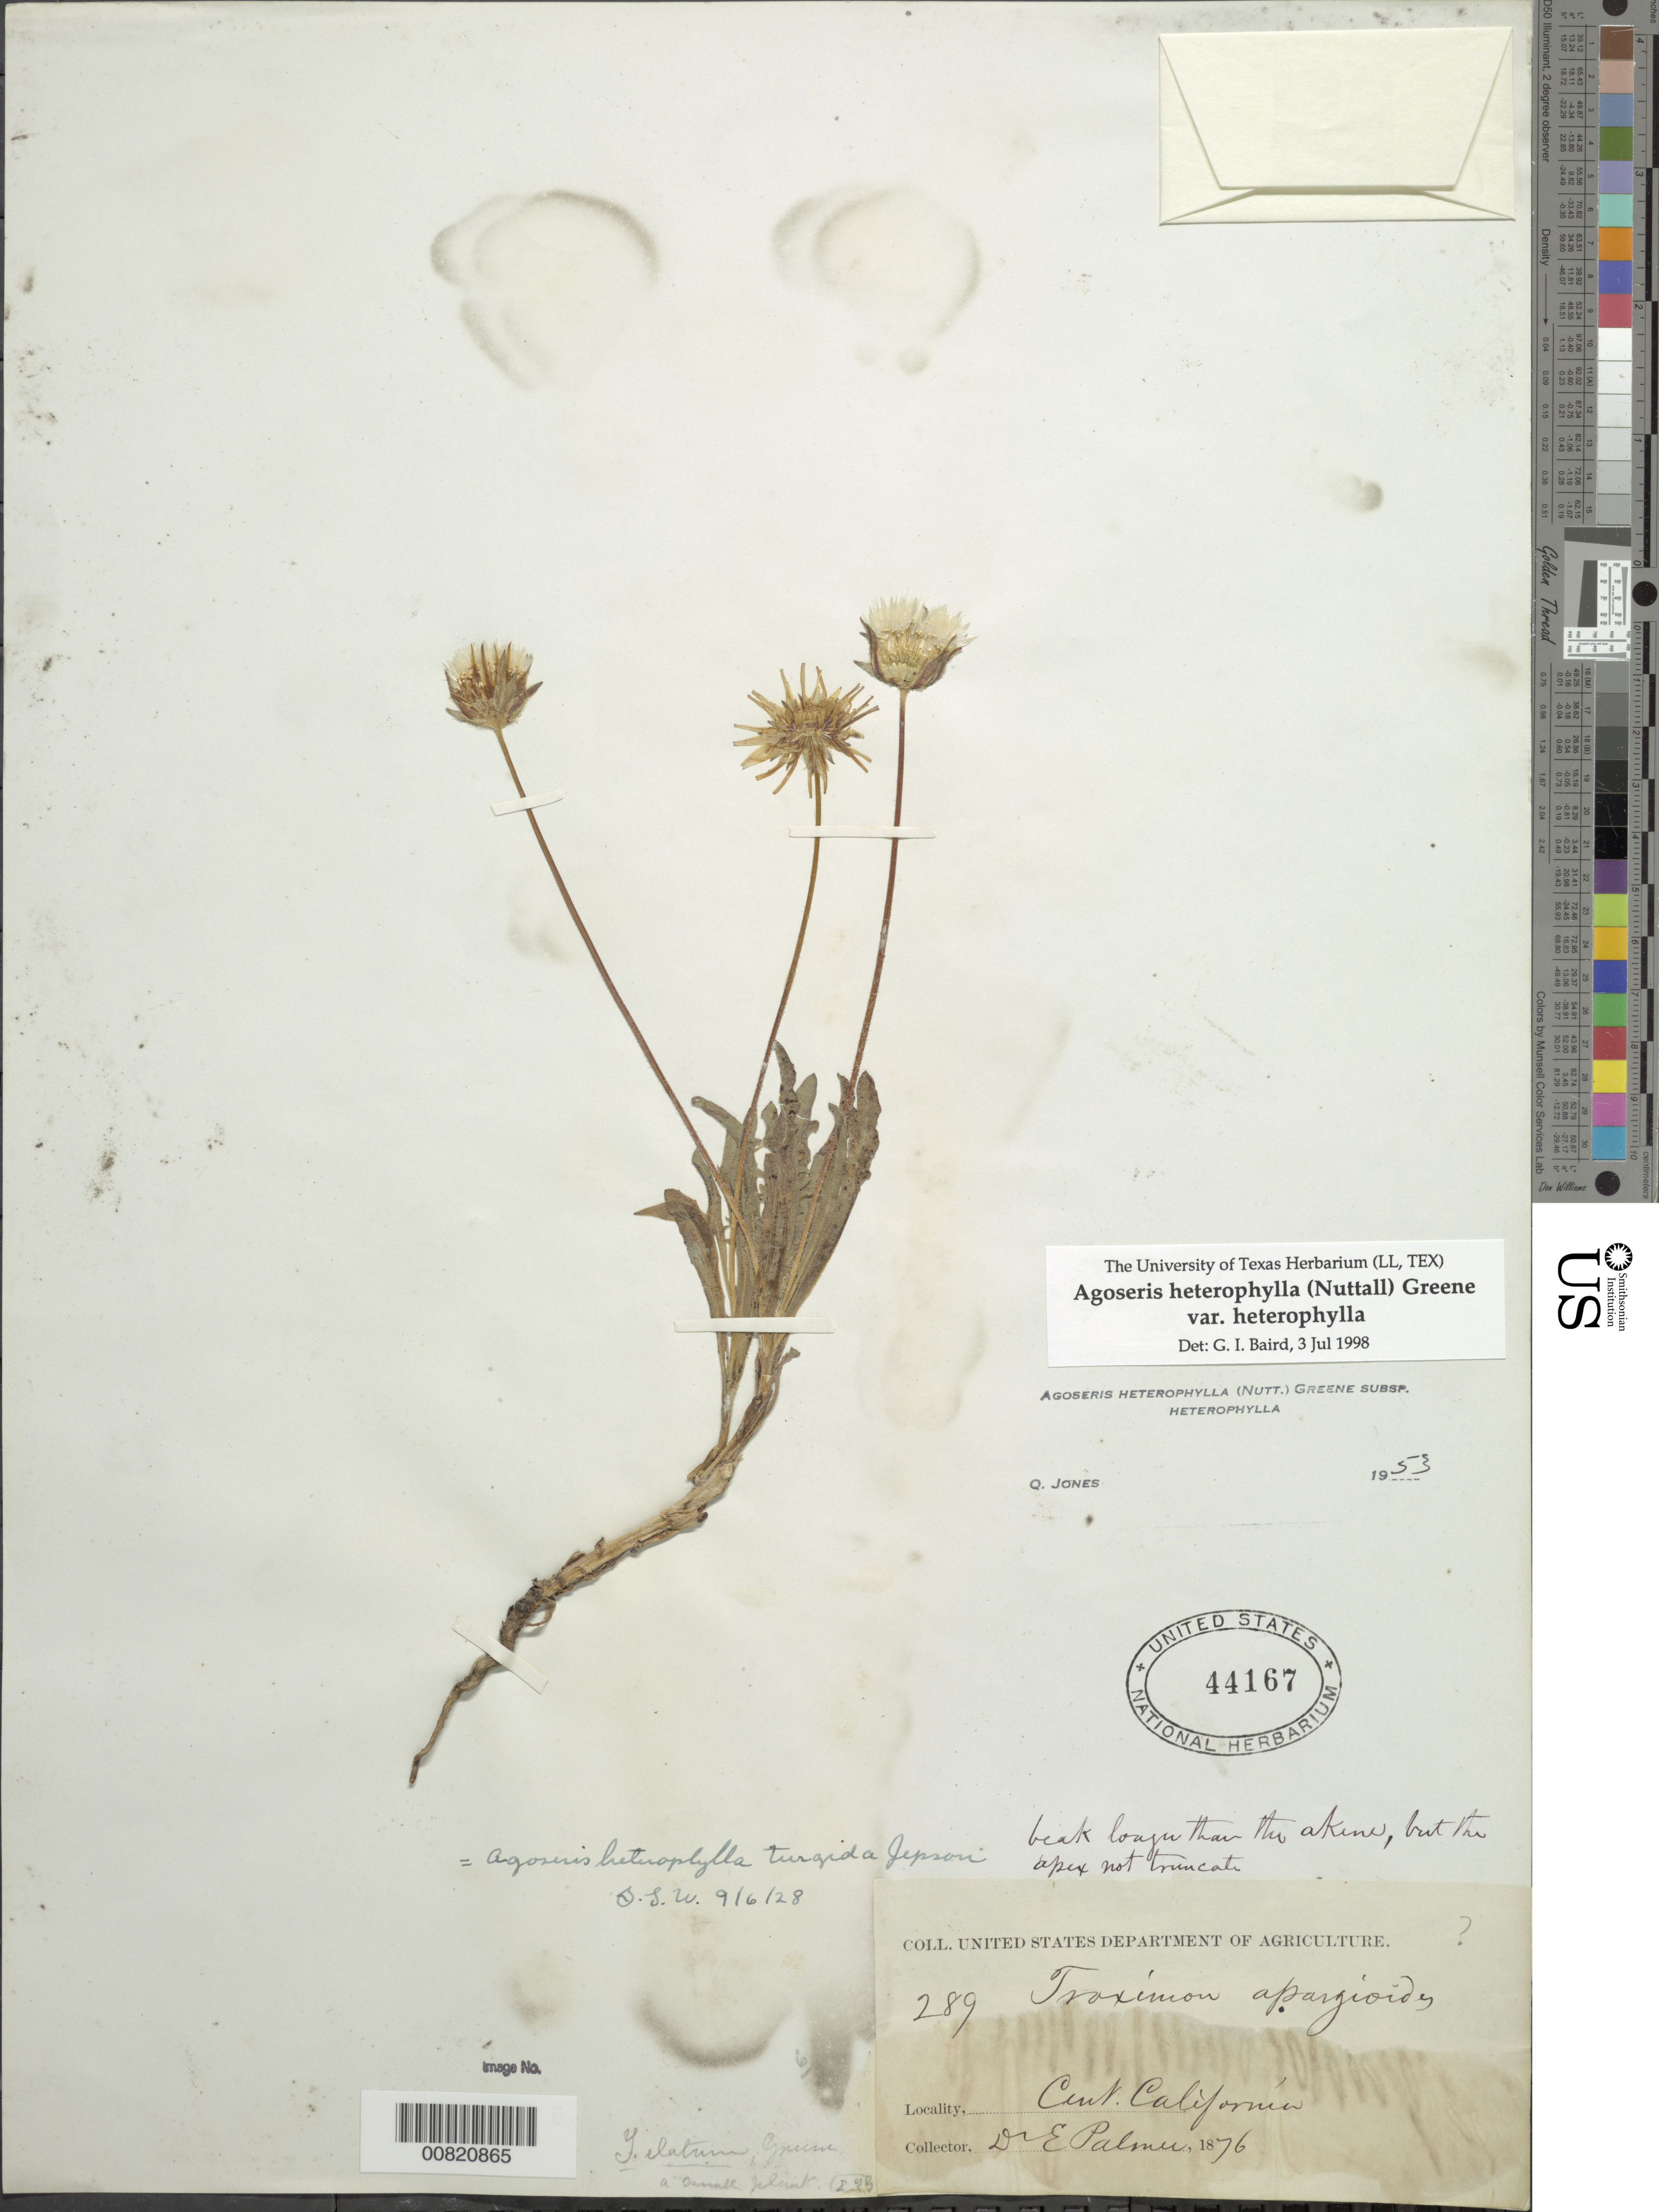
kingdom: Plantae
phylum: Tracheophyta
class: Magnoliopsida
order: Asterales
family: Asteraceae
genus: Agoseris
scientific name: Agoseris heterophylla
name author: (Nutt.) Greene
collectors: E. Palmer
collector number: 289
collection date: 1876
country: United States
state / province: California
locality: Cent. California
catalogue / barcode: US 44167